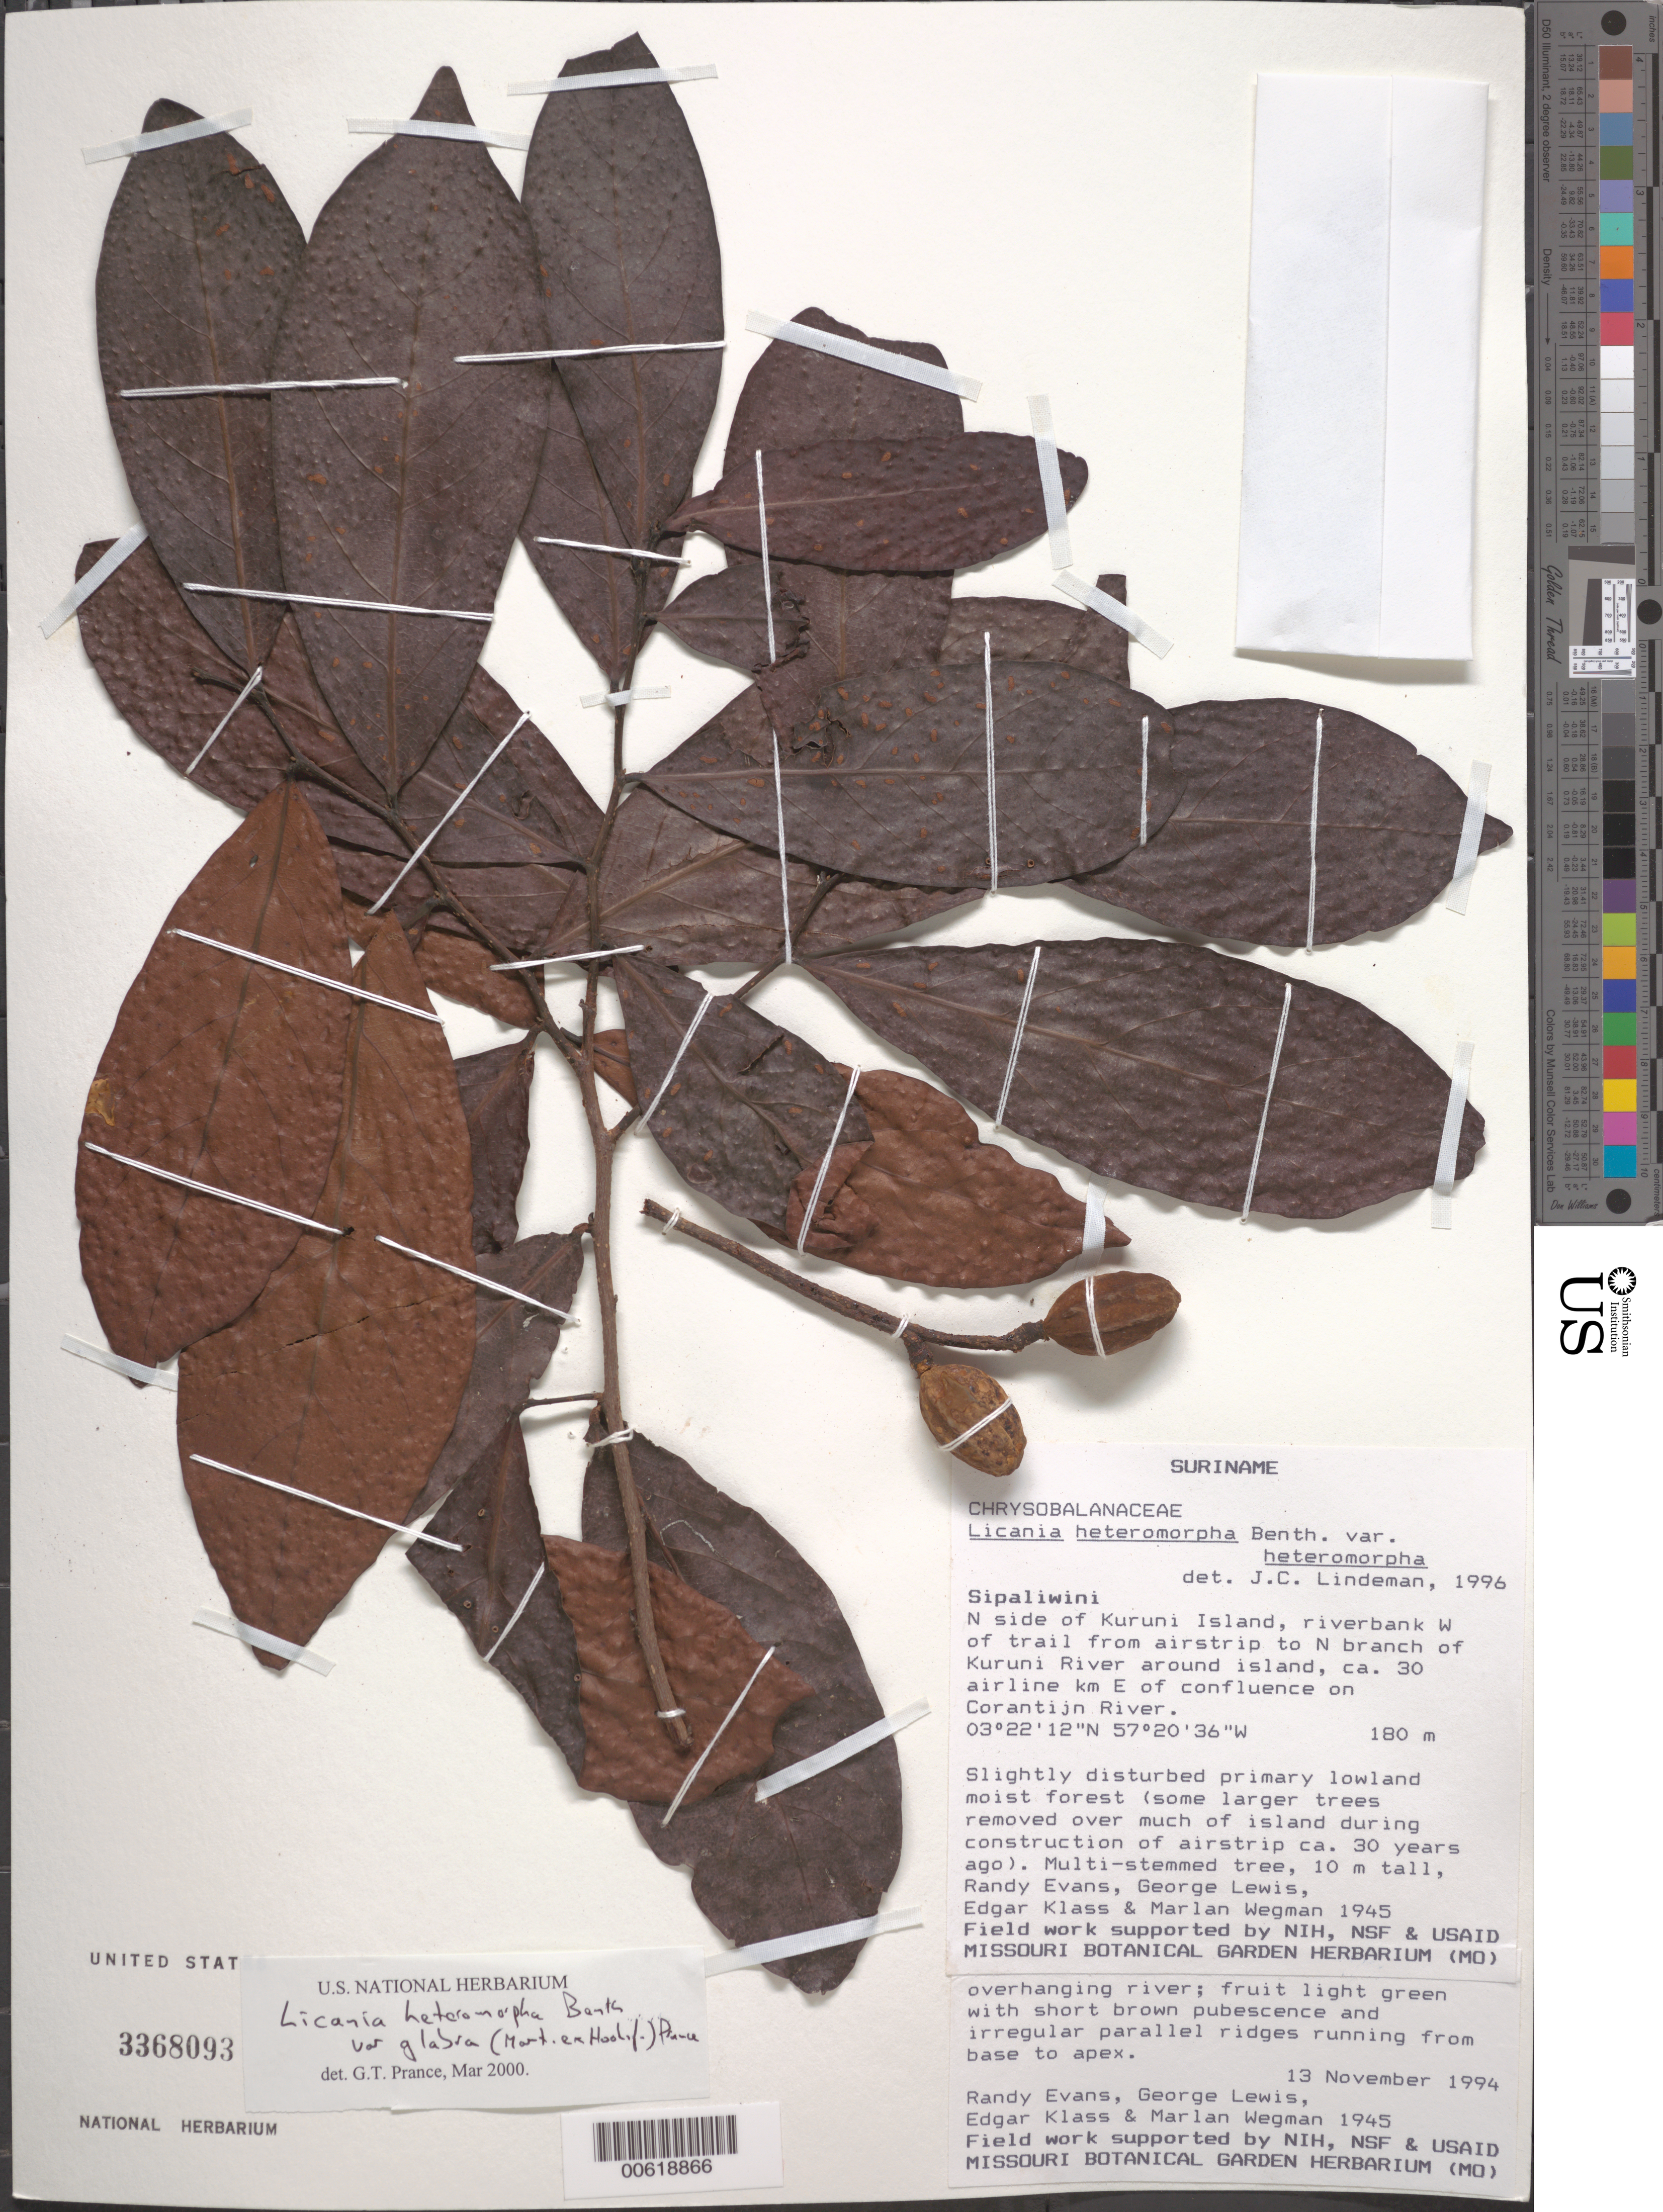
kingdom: Plantae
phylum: Tracheophyta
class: Magnoliopsida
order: Malpighiales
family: Chrysobalanaceae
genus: Hymenopus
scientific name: Hymenopus heteromorphus var. glabrus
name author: (Mart. ex Hook. f.) Sothers & Prance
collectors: R. Evans, G. Lewis, E. Klass & M. Wegman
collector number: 1945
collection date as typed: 13-Nov-94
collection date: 1994-11-13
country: Suriname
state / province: Sipaliwini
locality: Kuruni Island, N side, W of trail from airstrip to N branch of Kuruni R., ca 30 airline km E of confluence on Corantijn R.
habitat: Slightly disturbed primary lowland moist forest (some larger trees removed over much of island during construction of airstrip ca. 30 yrs. Ago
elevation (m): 180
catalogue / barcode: US 3368093